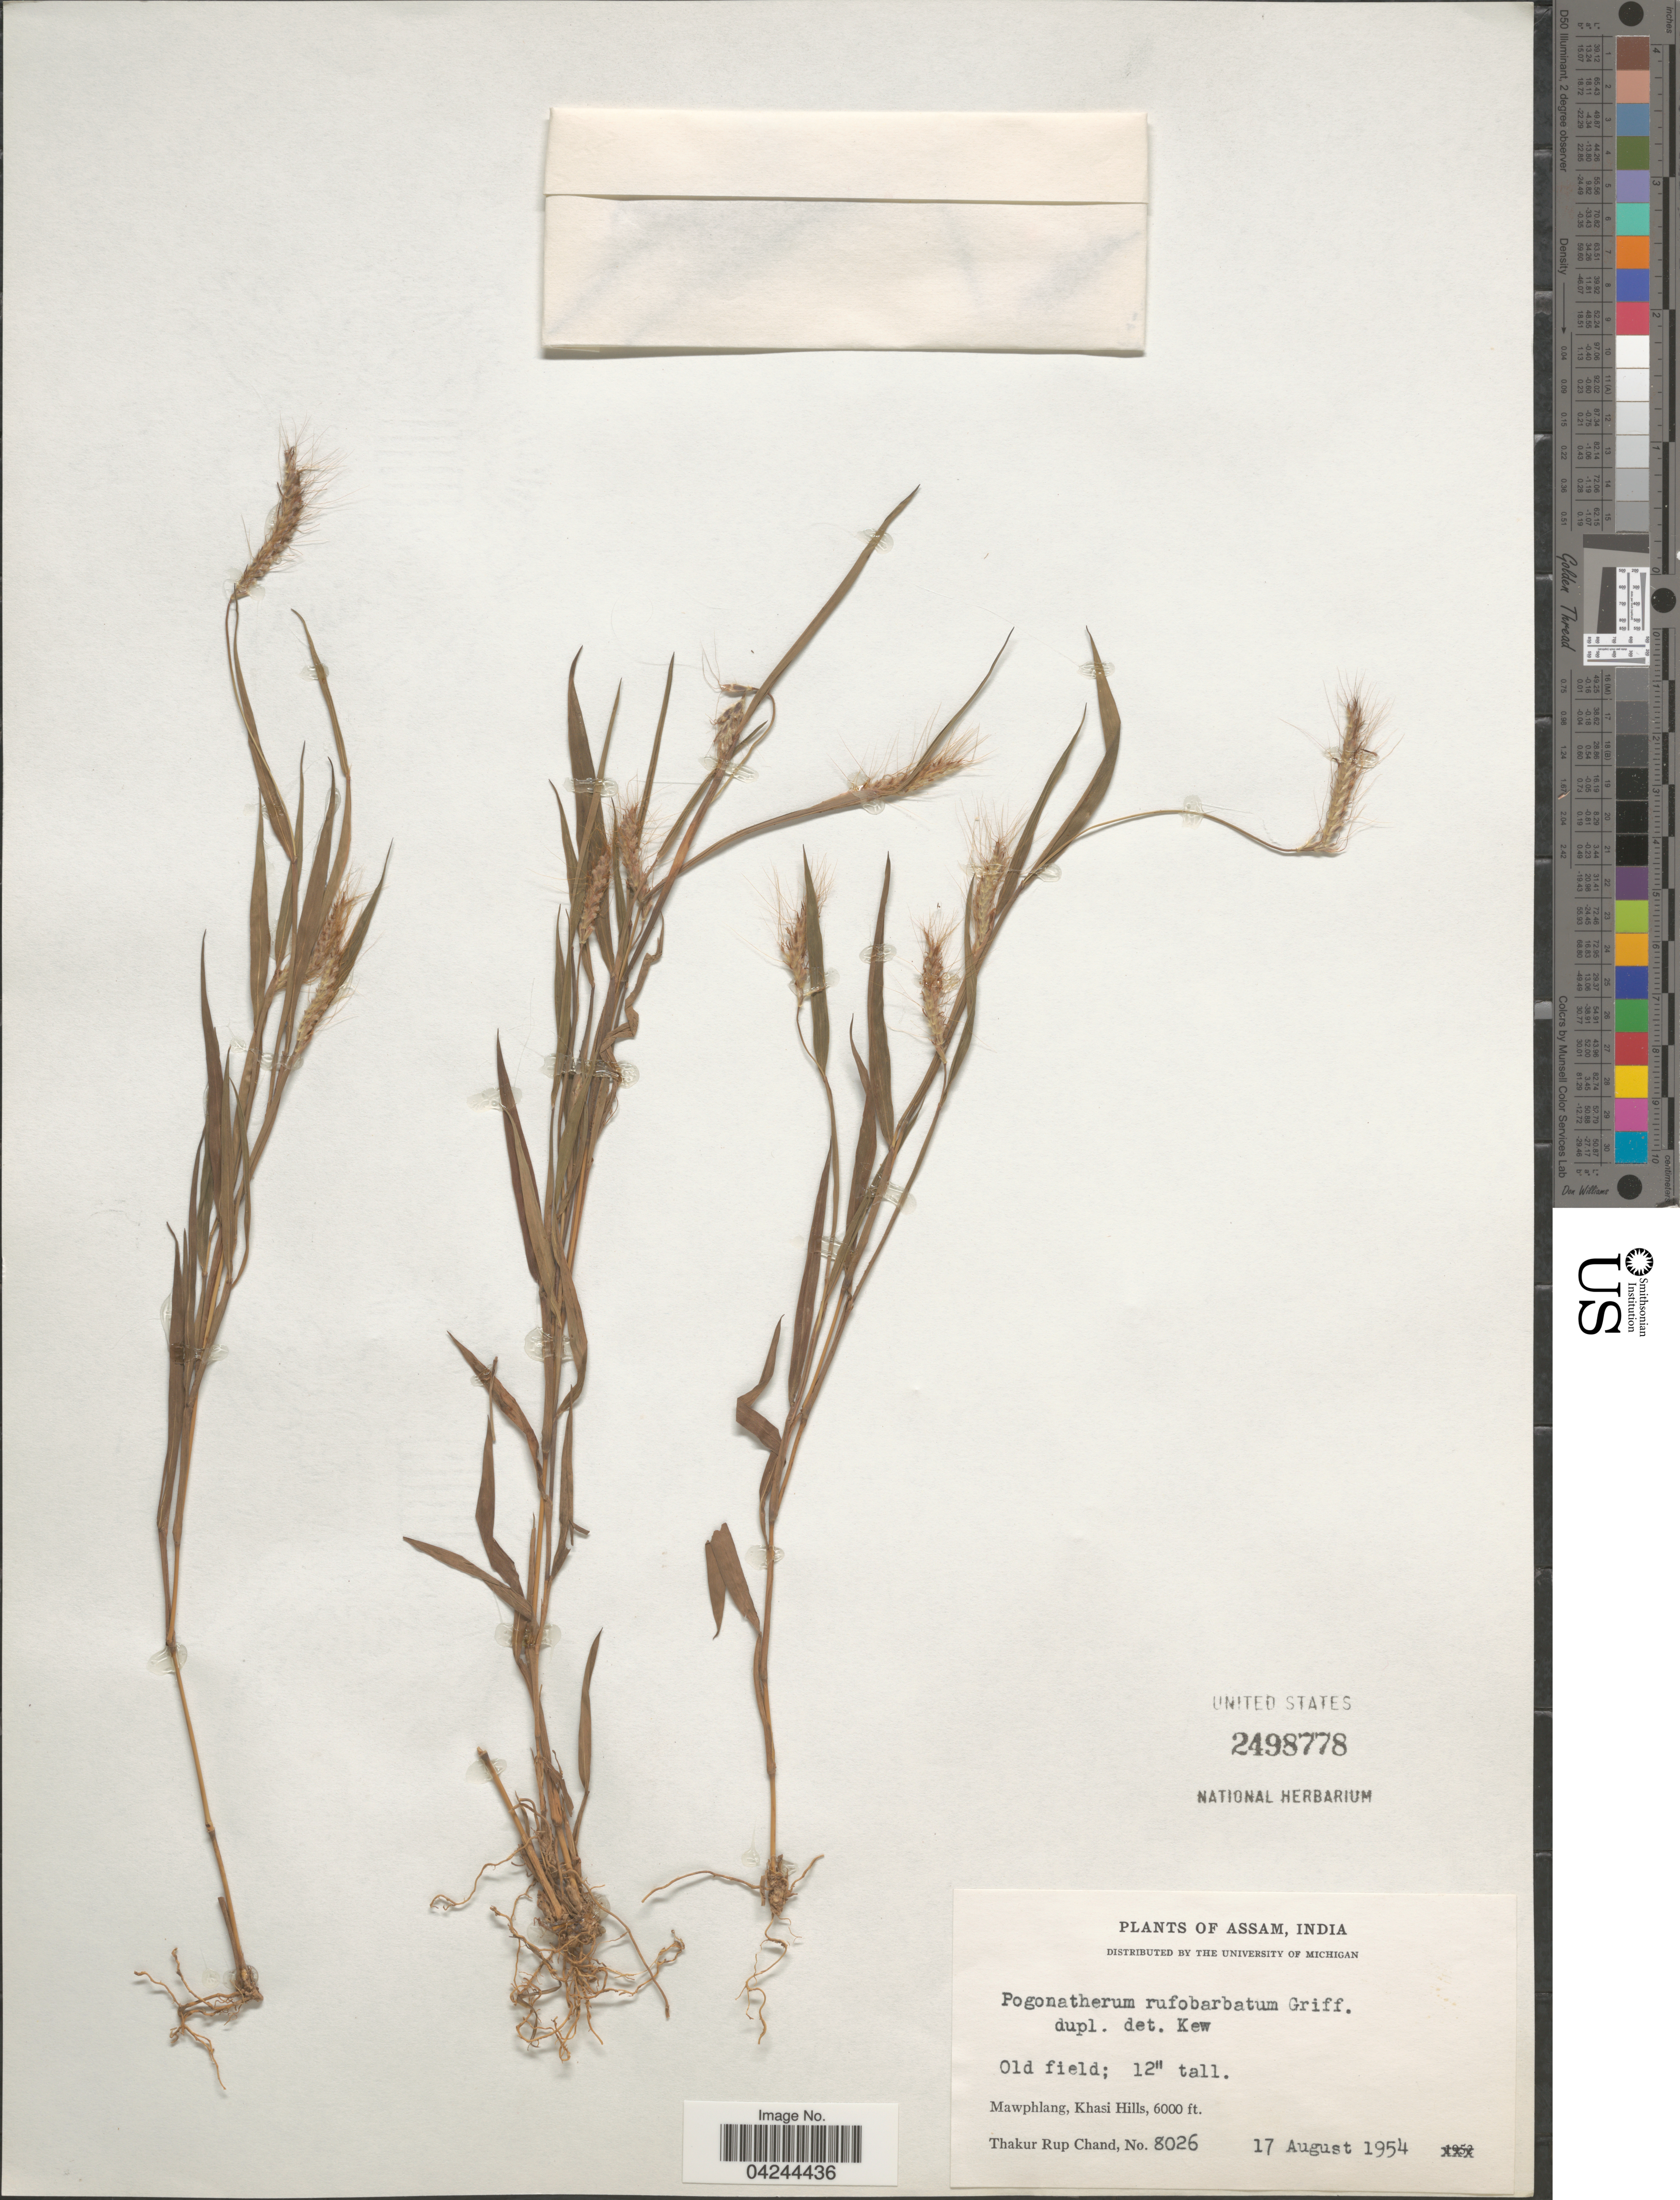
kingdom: Plantae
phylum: Tracheophyta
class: Liliopsida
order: Poales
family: Poaceae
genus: Pogonatherum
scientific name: Pogonatherum paniceum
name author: (Lam.) Hack.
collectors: T. R. Chand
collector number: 8026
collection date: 1954-08-17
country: India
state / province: Meghalaya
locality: Mawphlang, Khasi Hills.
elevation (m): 1829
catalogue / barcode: US 2498778